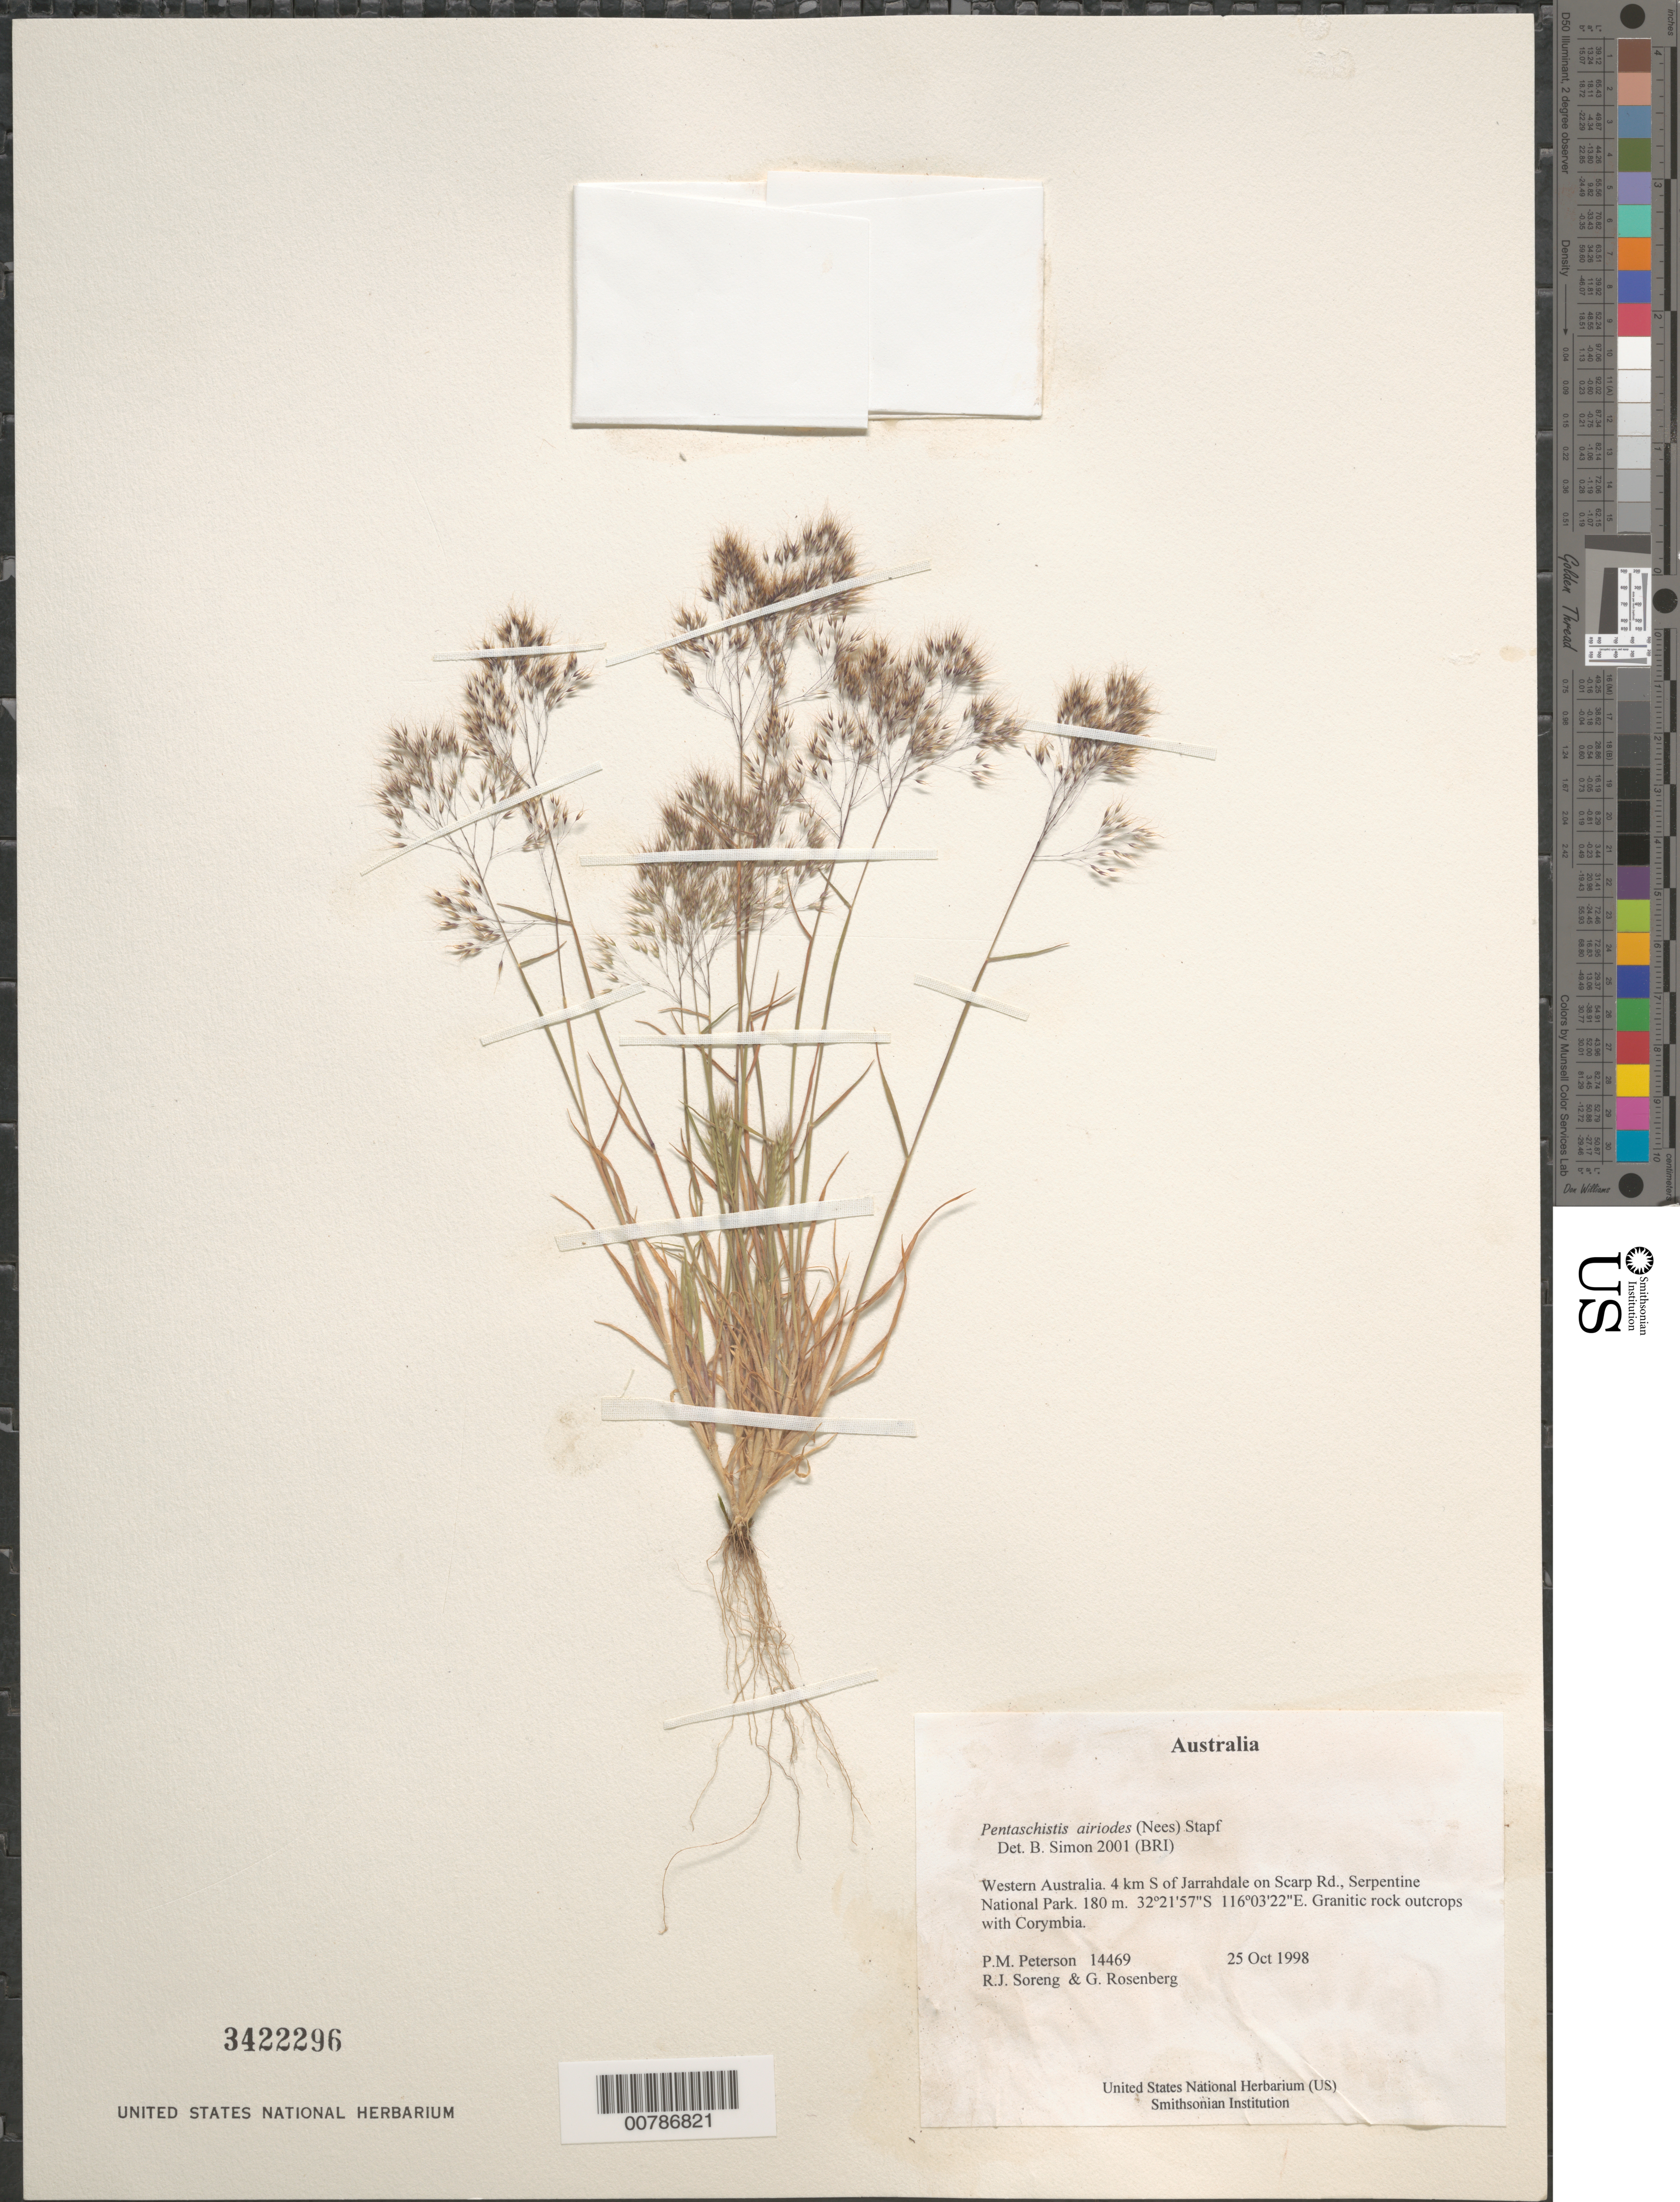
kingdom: Plantae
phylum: Tracheophyta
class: Liliopsida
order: Poales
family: Poaceae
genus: Pentaschistis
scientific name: Pentaschistis airoides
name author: (Nees) Stapf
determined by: Simon, B.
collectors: P. M. Peterson, R. J. Soreng & G. Rosenberg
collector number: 14469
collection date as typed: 25 Oct 1998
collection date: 1998-10-25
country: Australia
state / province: Western Australia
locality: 4 km S of Jarrahdale on Scarp Rd., Serpentine National Park.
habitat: Granitic rock outcrops with Corymbia.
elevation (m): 180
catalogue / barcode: US 3422296